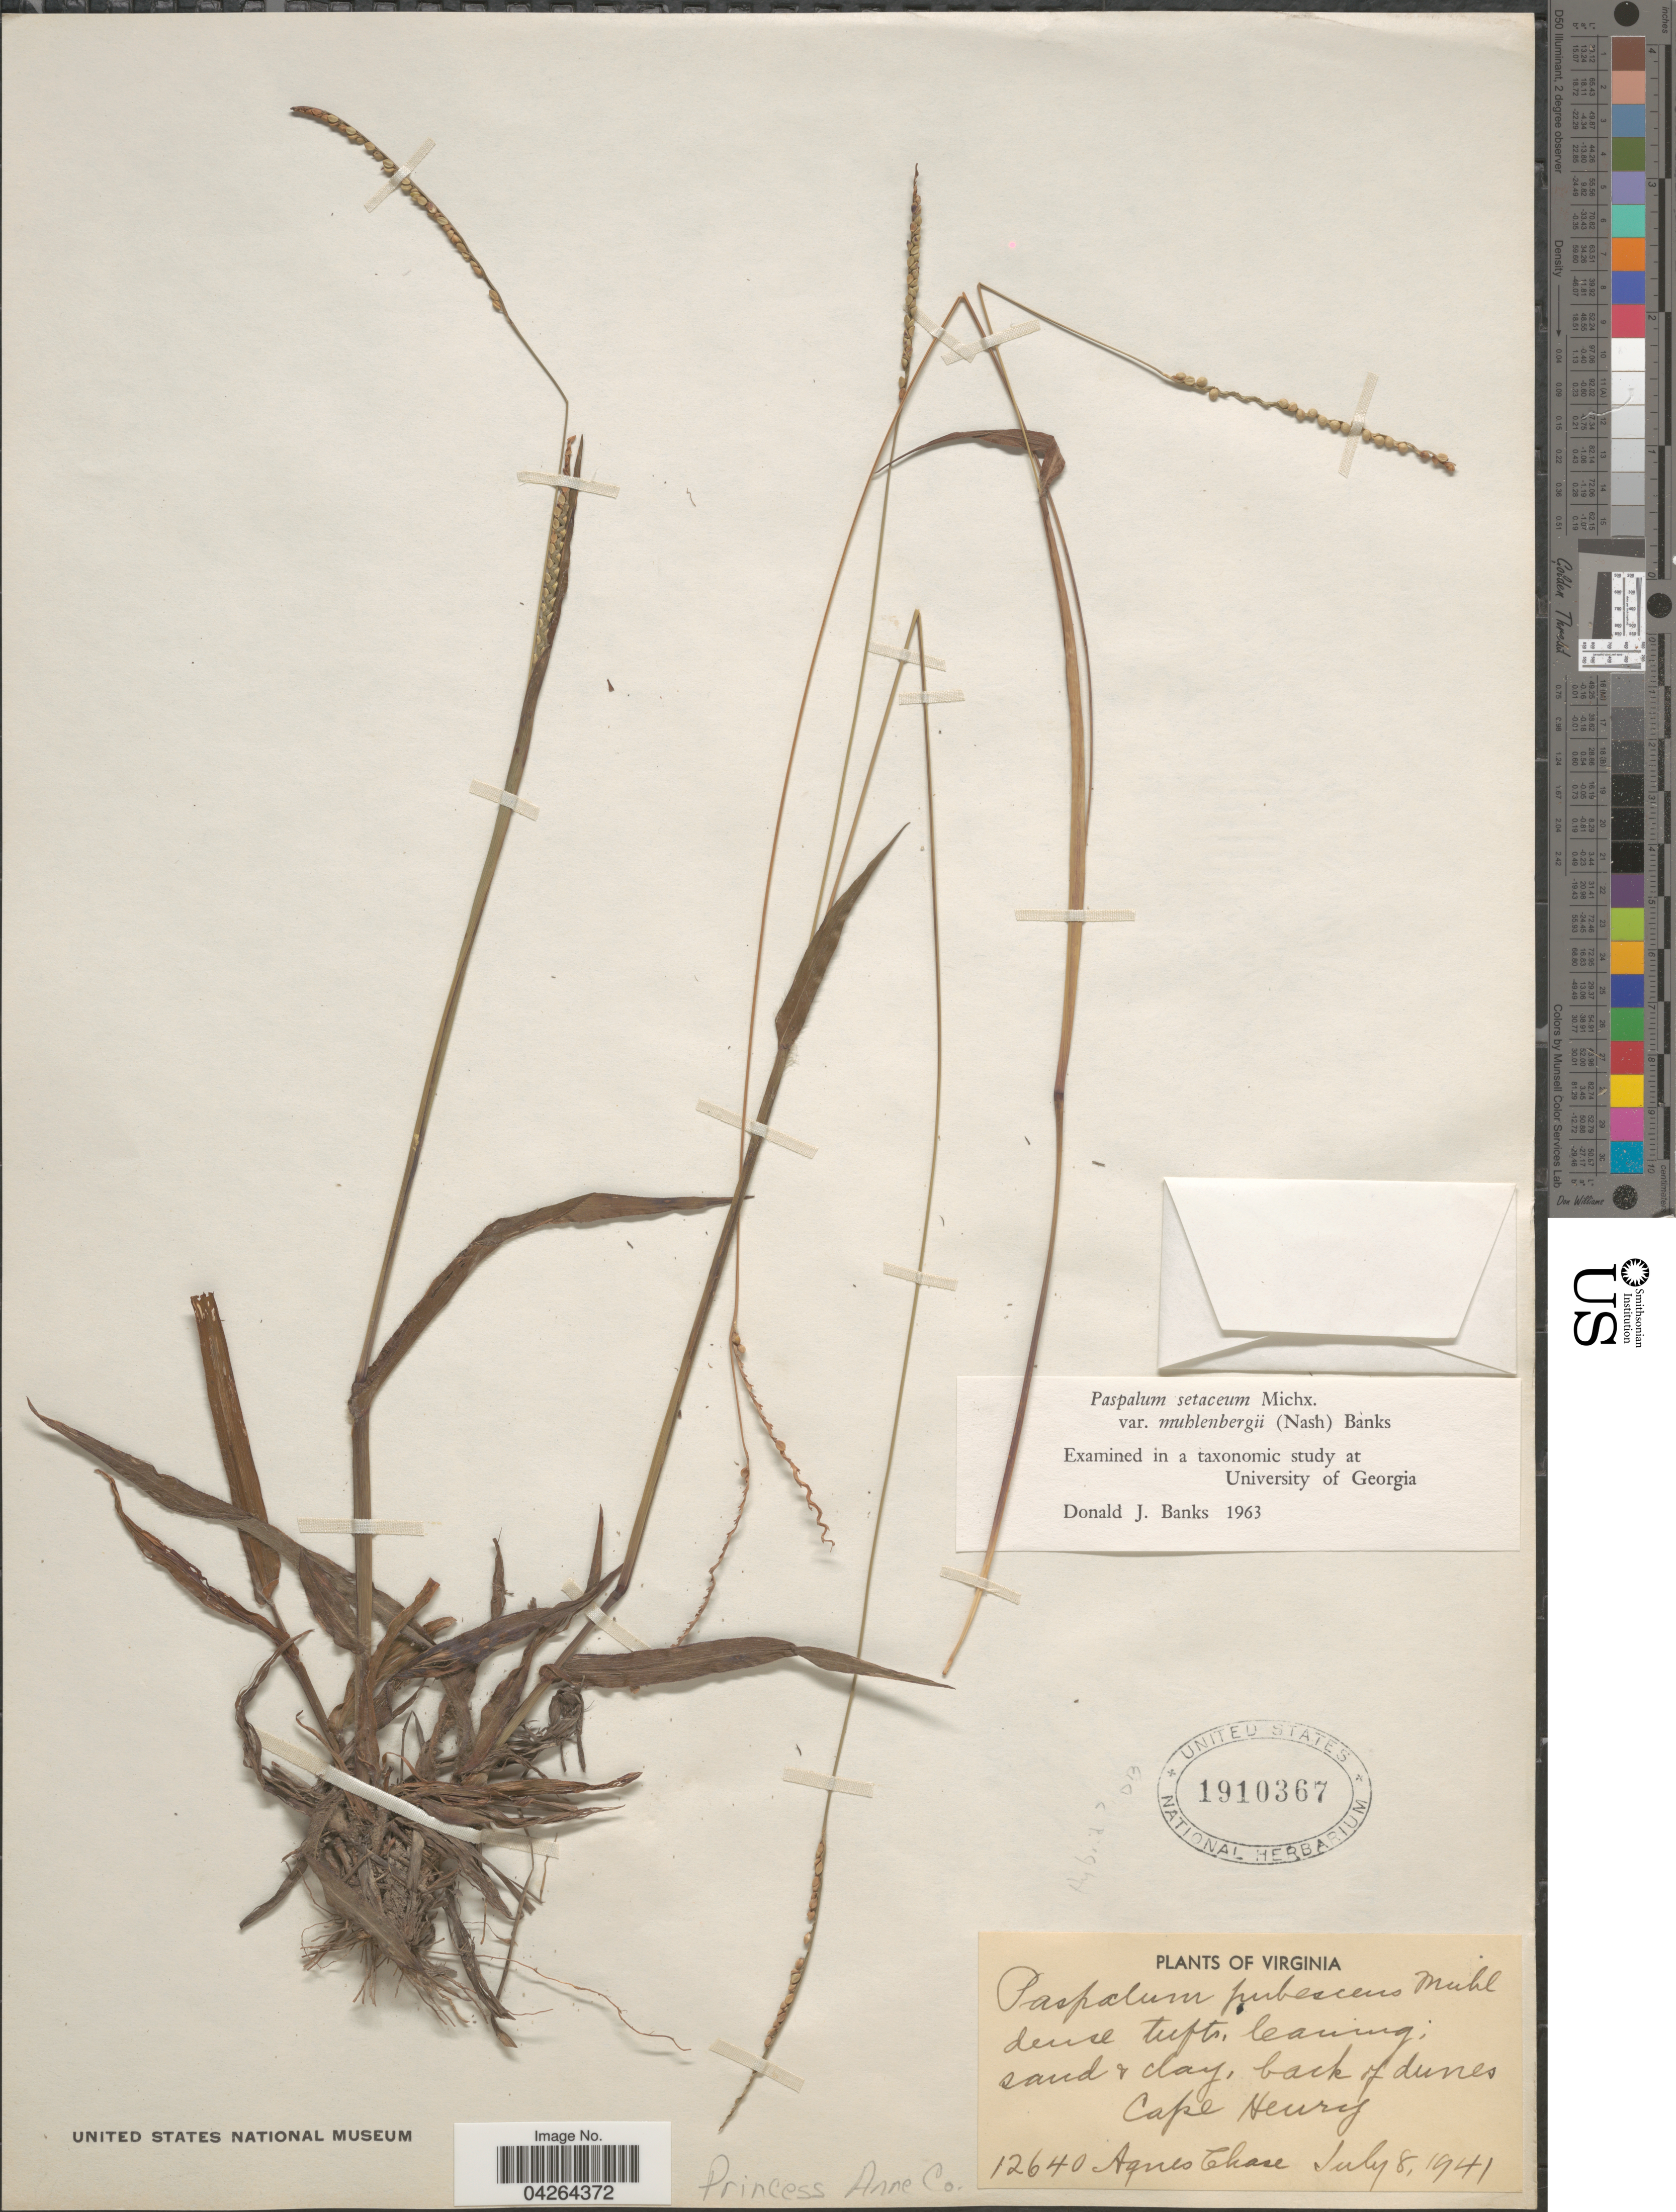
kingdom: Plantae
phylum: Tracheophyta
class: Liliopsida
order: Poales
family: Poaceae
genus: Paspalum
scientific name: Paspalum setaceum var. muhlenbergii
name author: (Nash) D.J. Banks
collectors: A. Chase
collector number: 12640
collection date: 1941-07-08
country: United States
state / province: Virginia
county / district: City of Virginia Beach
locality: Cape Henry. Princess Anne Co.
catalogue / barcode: US 1910367